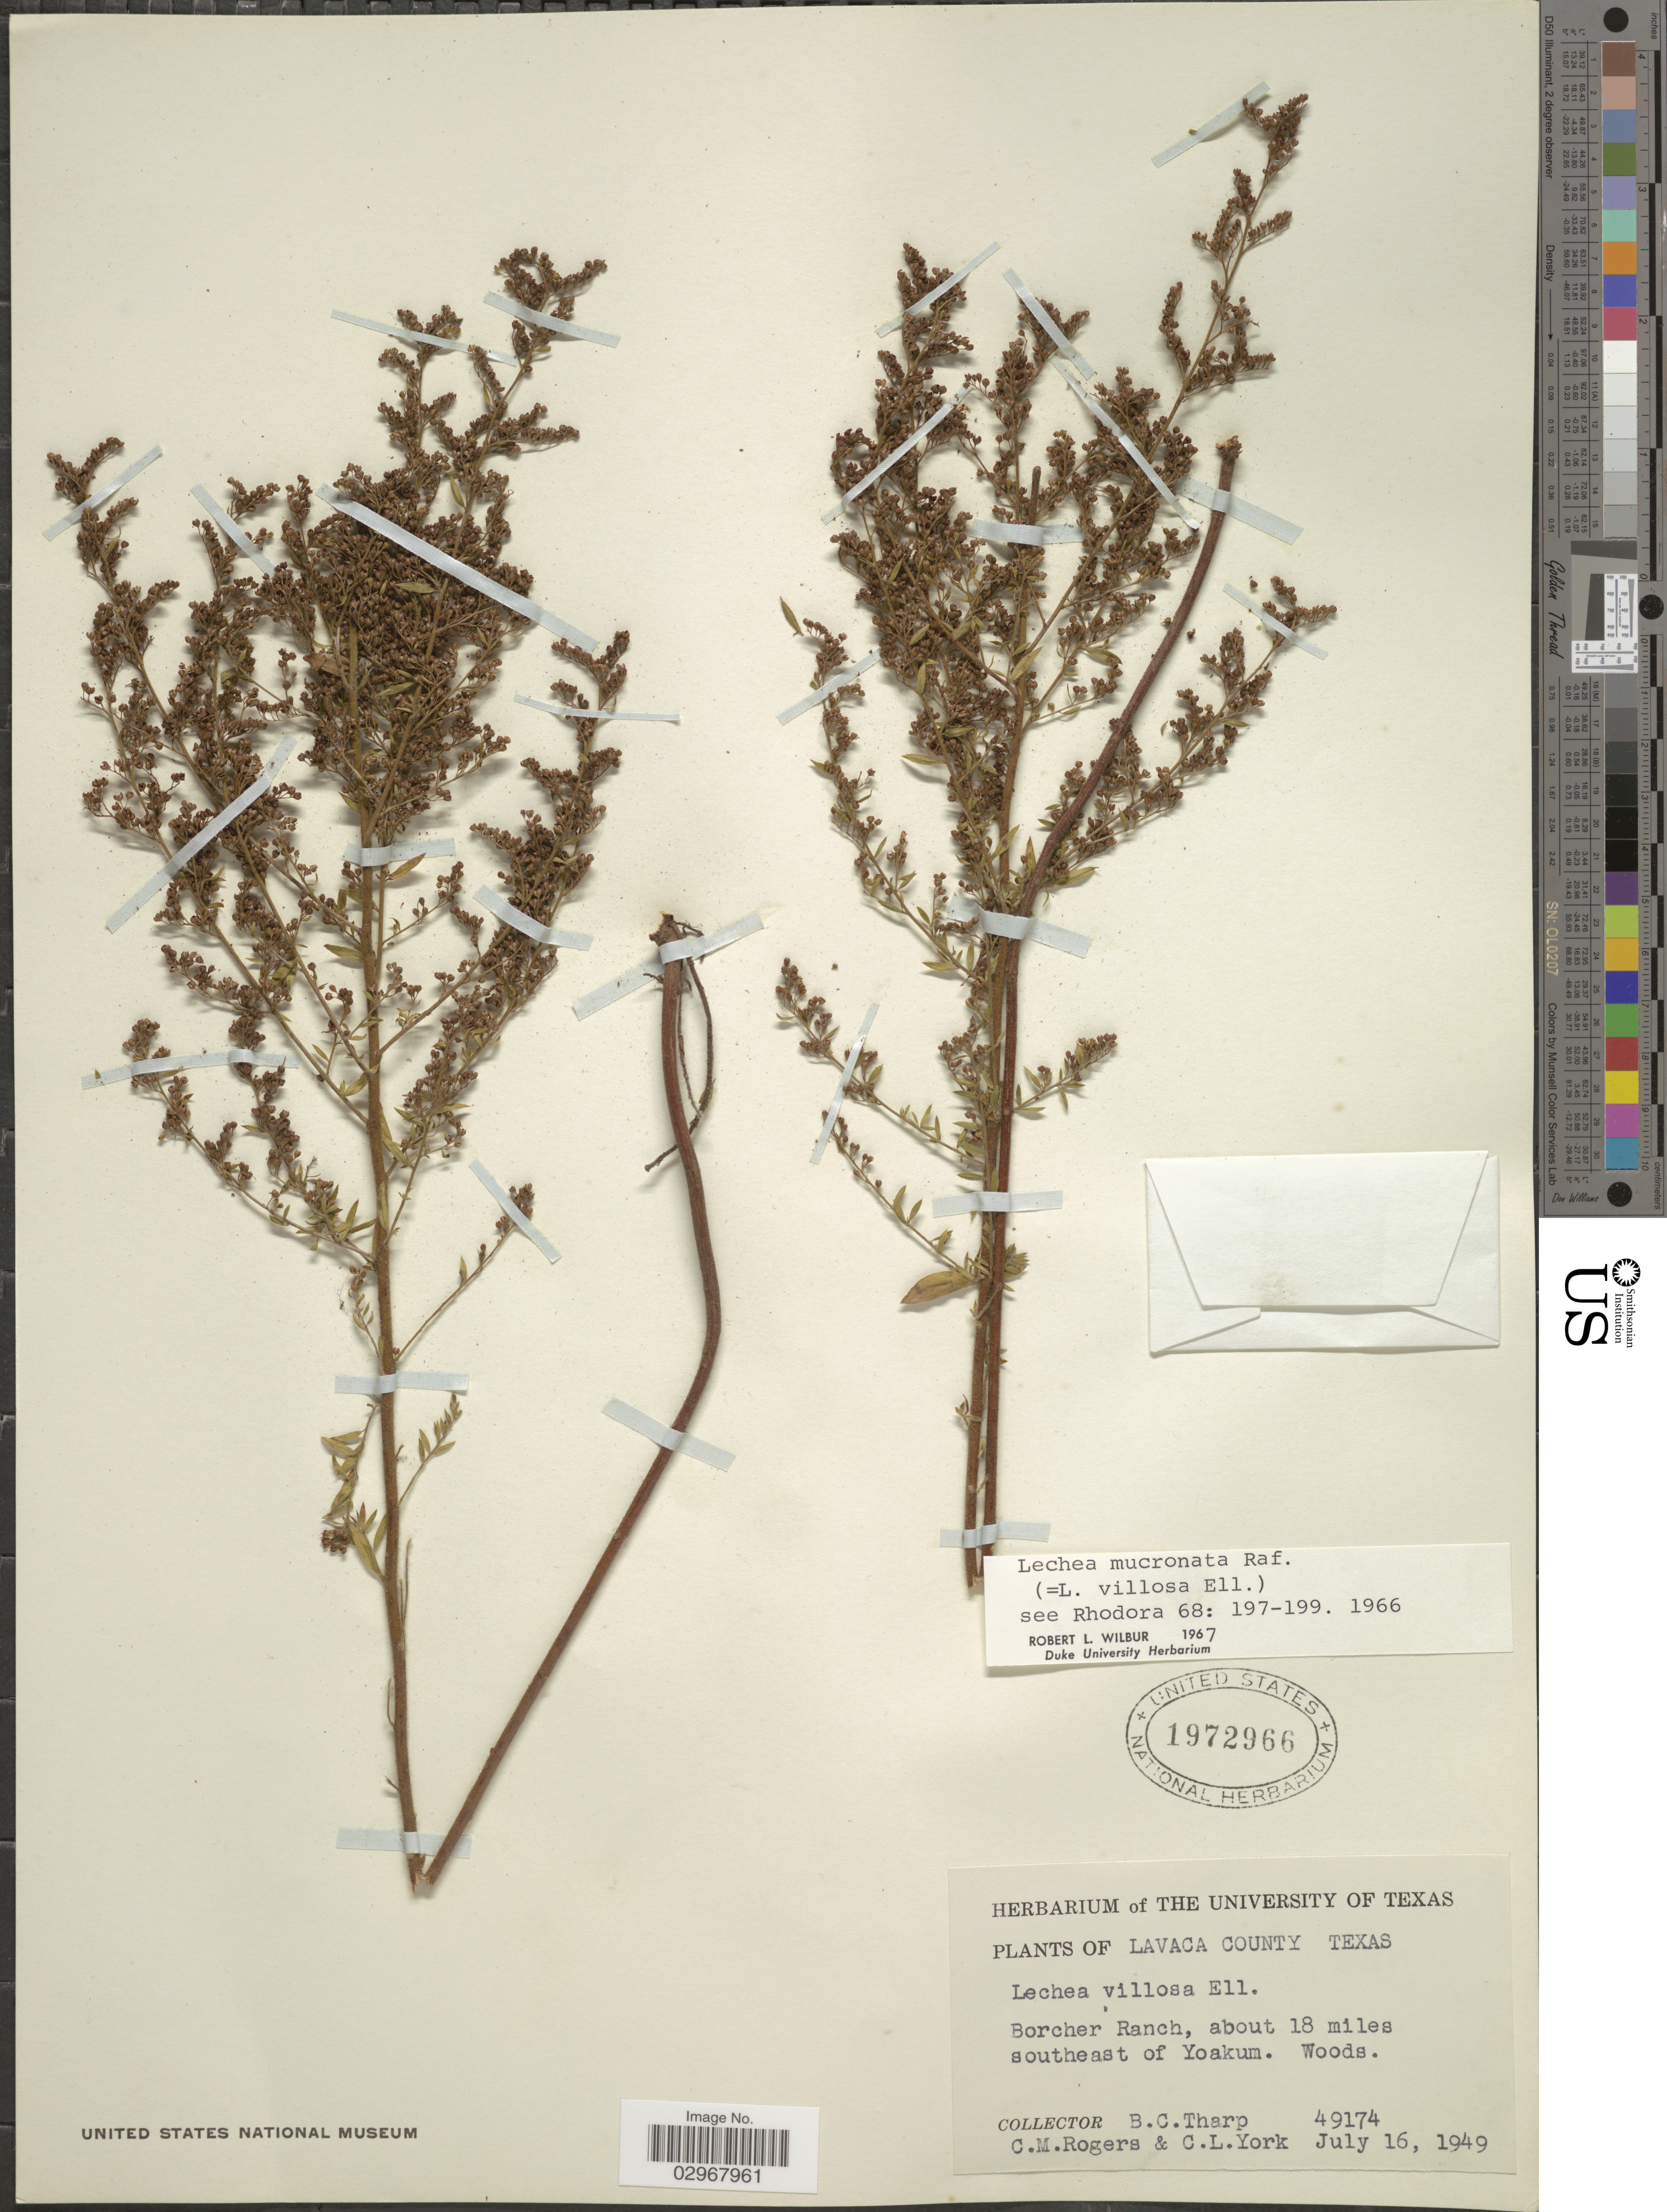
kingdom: Plantae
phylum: Tracheophyta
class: Magnoliopsida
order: Malvales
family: Cistaceae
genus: Lechea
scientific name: Lechea mucronata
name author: Raf.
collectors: B. C. Tharp, C. M. Rogers & C. L. York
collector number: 49174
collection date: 1949-07-16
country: United States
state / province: Texas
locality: Lavaca County. Borcher Ranch, about 18 miles southeast of Yoakum.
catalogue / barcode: US 1972966